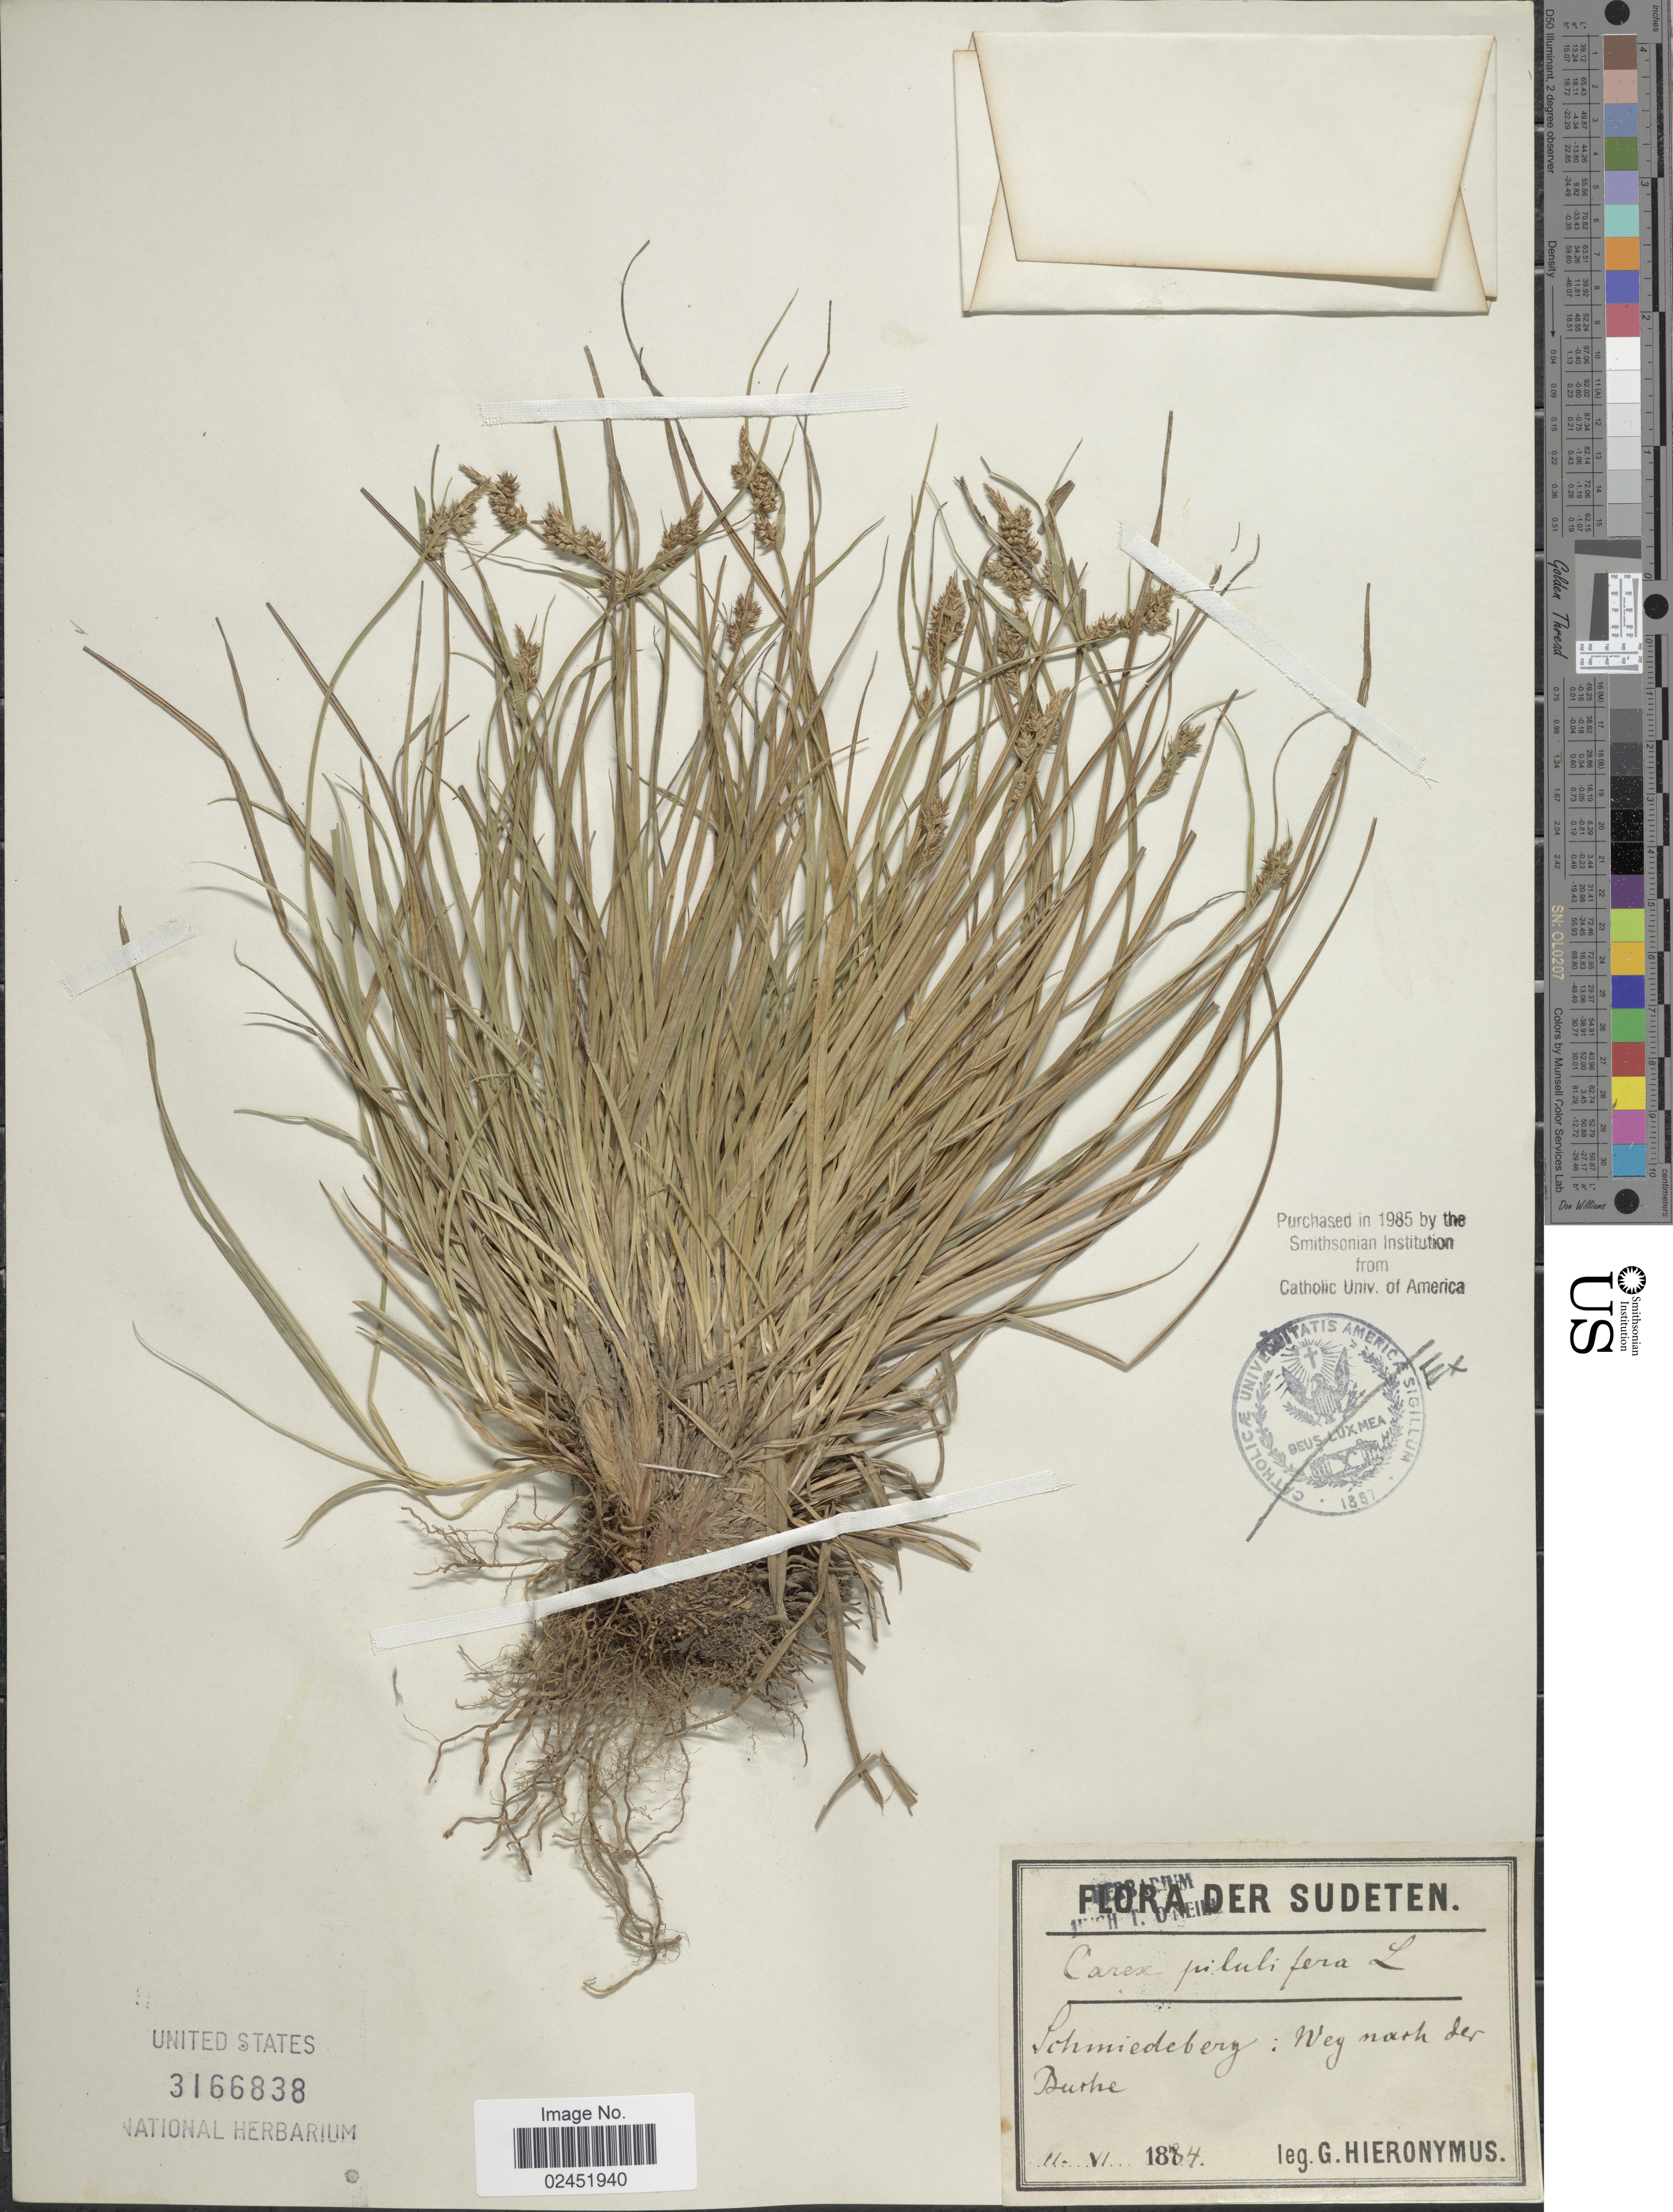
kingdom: Plantae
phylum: Tracheophyta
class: Liliopsida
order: Poales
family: Cyperaceae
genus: Carex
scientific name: Carex pilulifera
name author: L.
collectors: G. H. Hieronymus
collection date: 1884-06-11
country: Czechia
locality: Der Sudeten, Sohmiedeberg: Weg nach der Durhe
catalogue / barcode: US 3166838